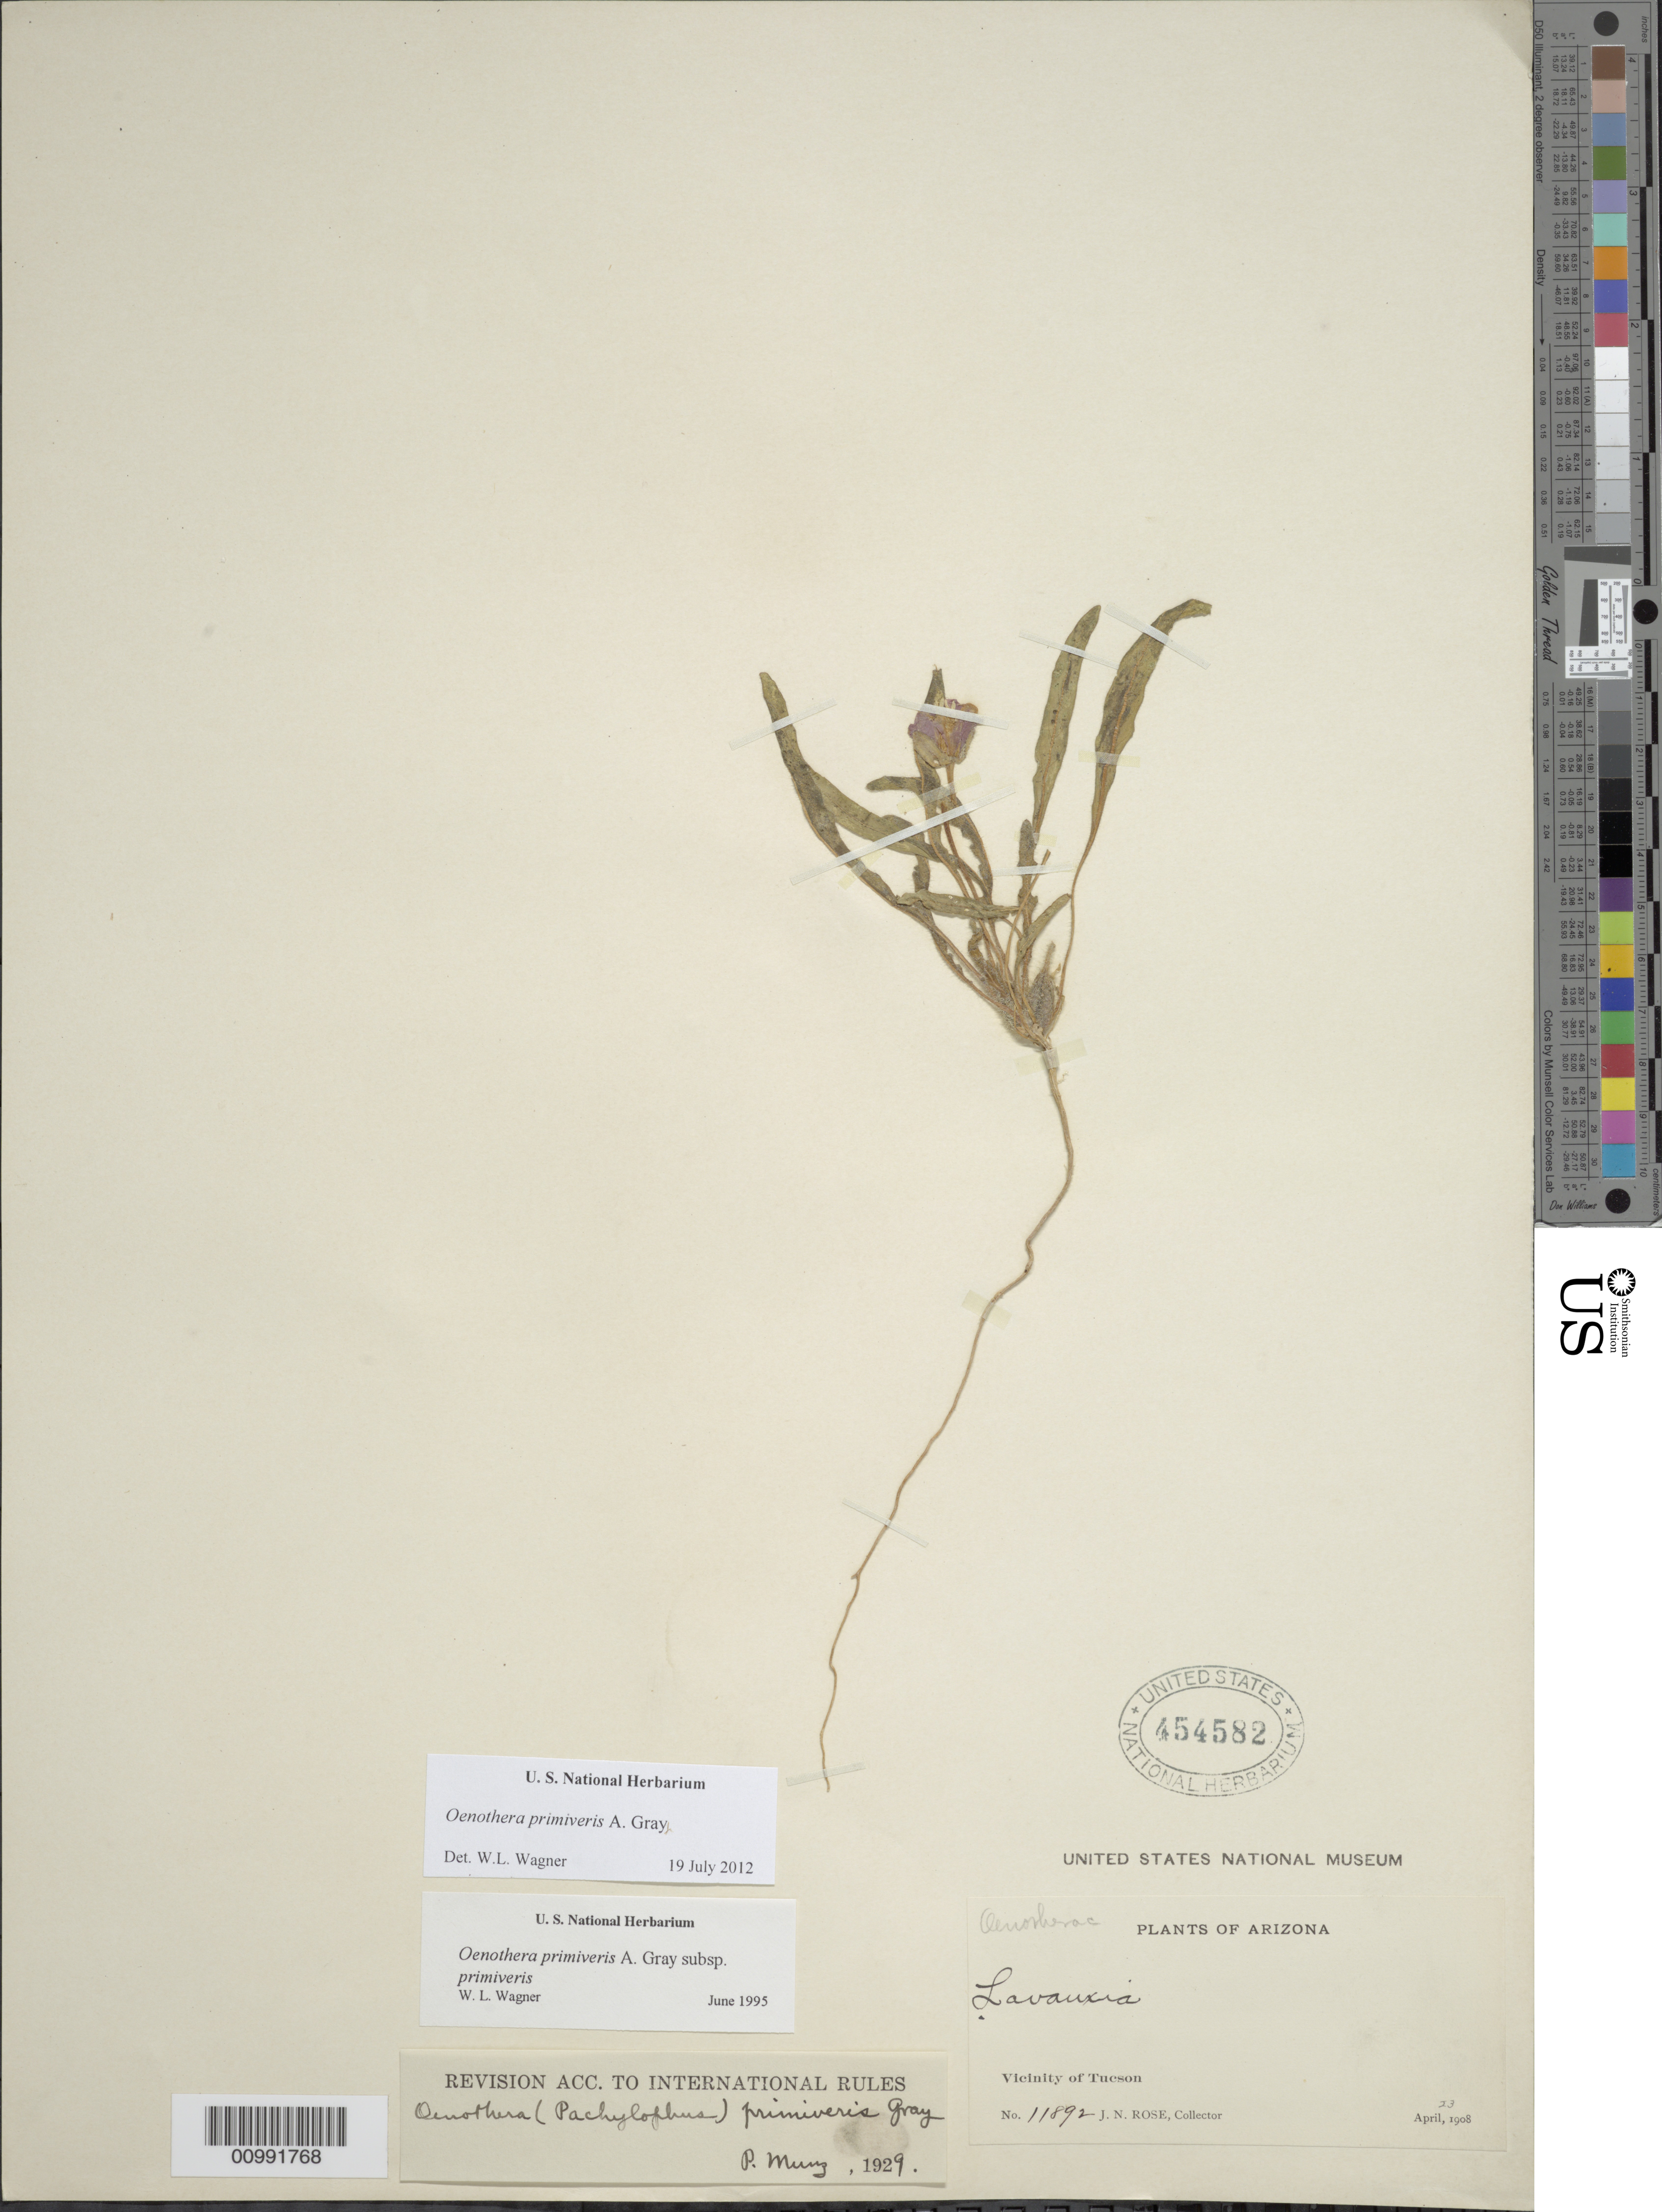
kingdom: Plantae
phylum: Tracheophyta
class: Magnoliopsida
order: Myrtales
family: Onagraceae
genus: Oenothera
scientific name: Oenothera primiveris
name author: A. Gray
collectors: J. N. Rose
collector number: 11892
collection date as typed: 23 Apr 1908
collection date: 1908-04-23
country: United States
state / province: Arizona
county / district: Pima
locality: Vicinity of Tucson.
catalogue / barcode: US 454582